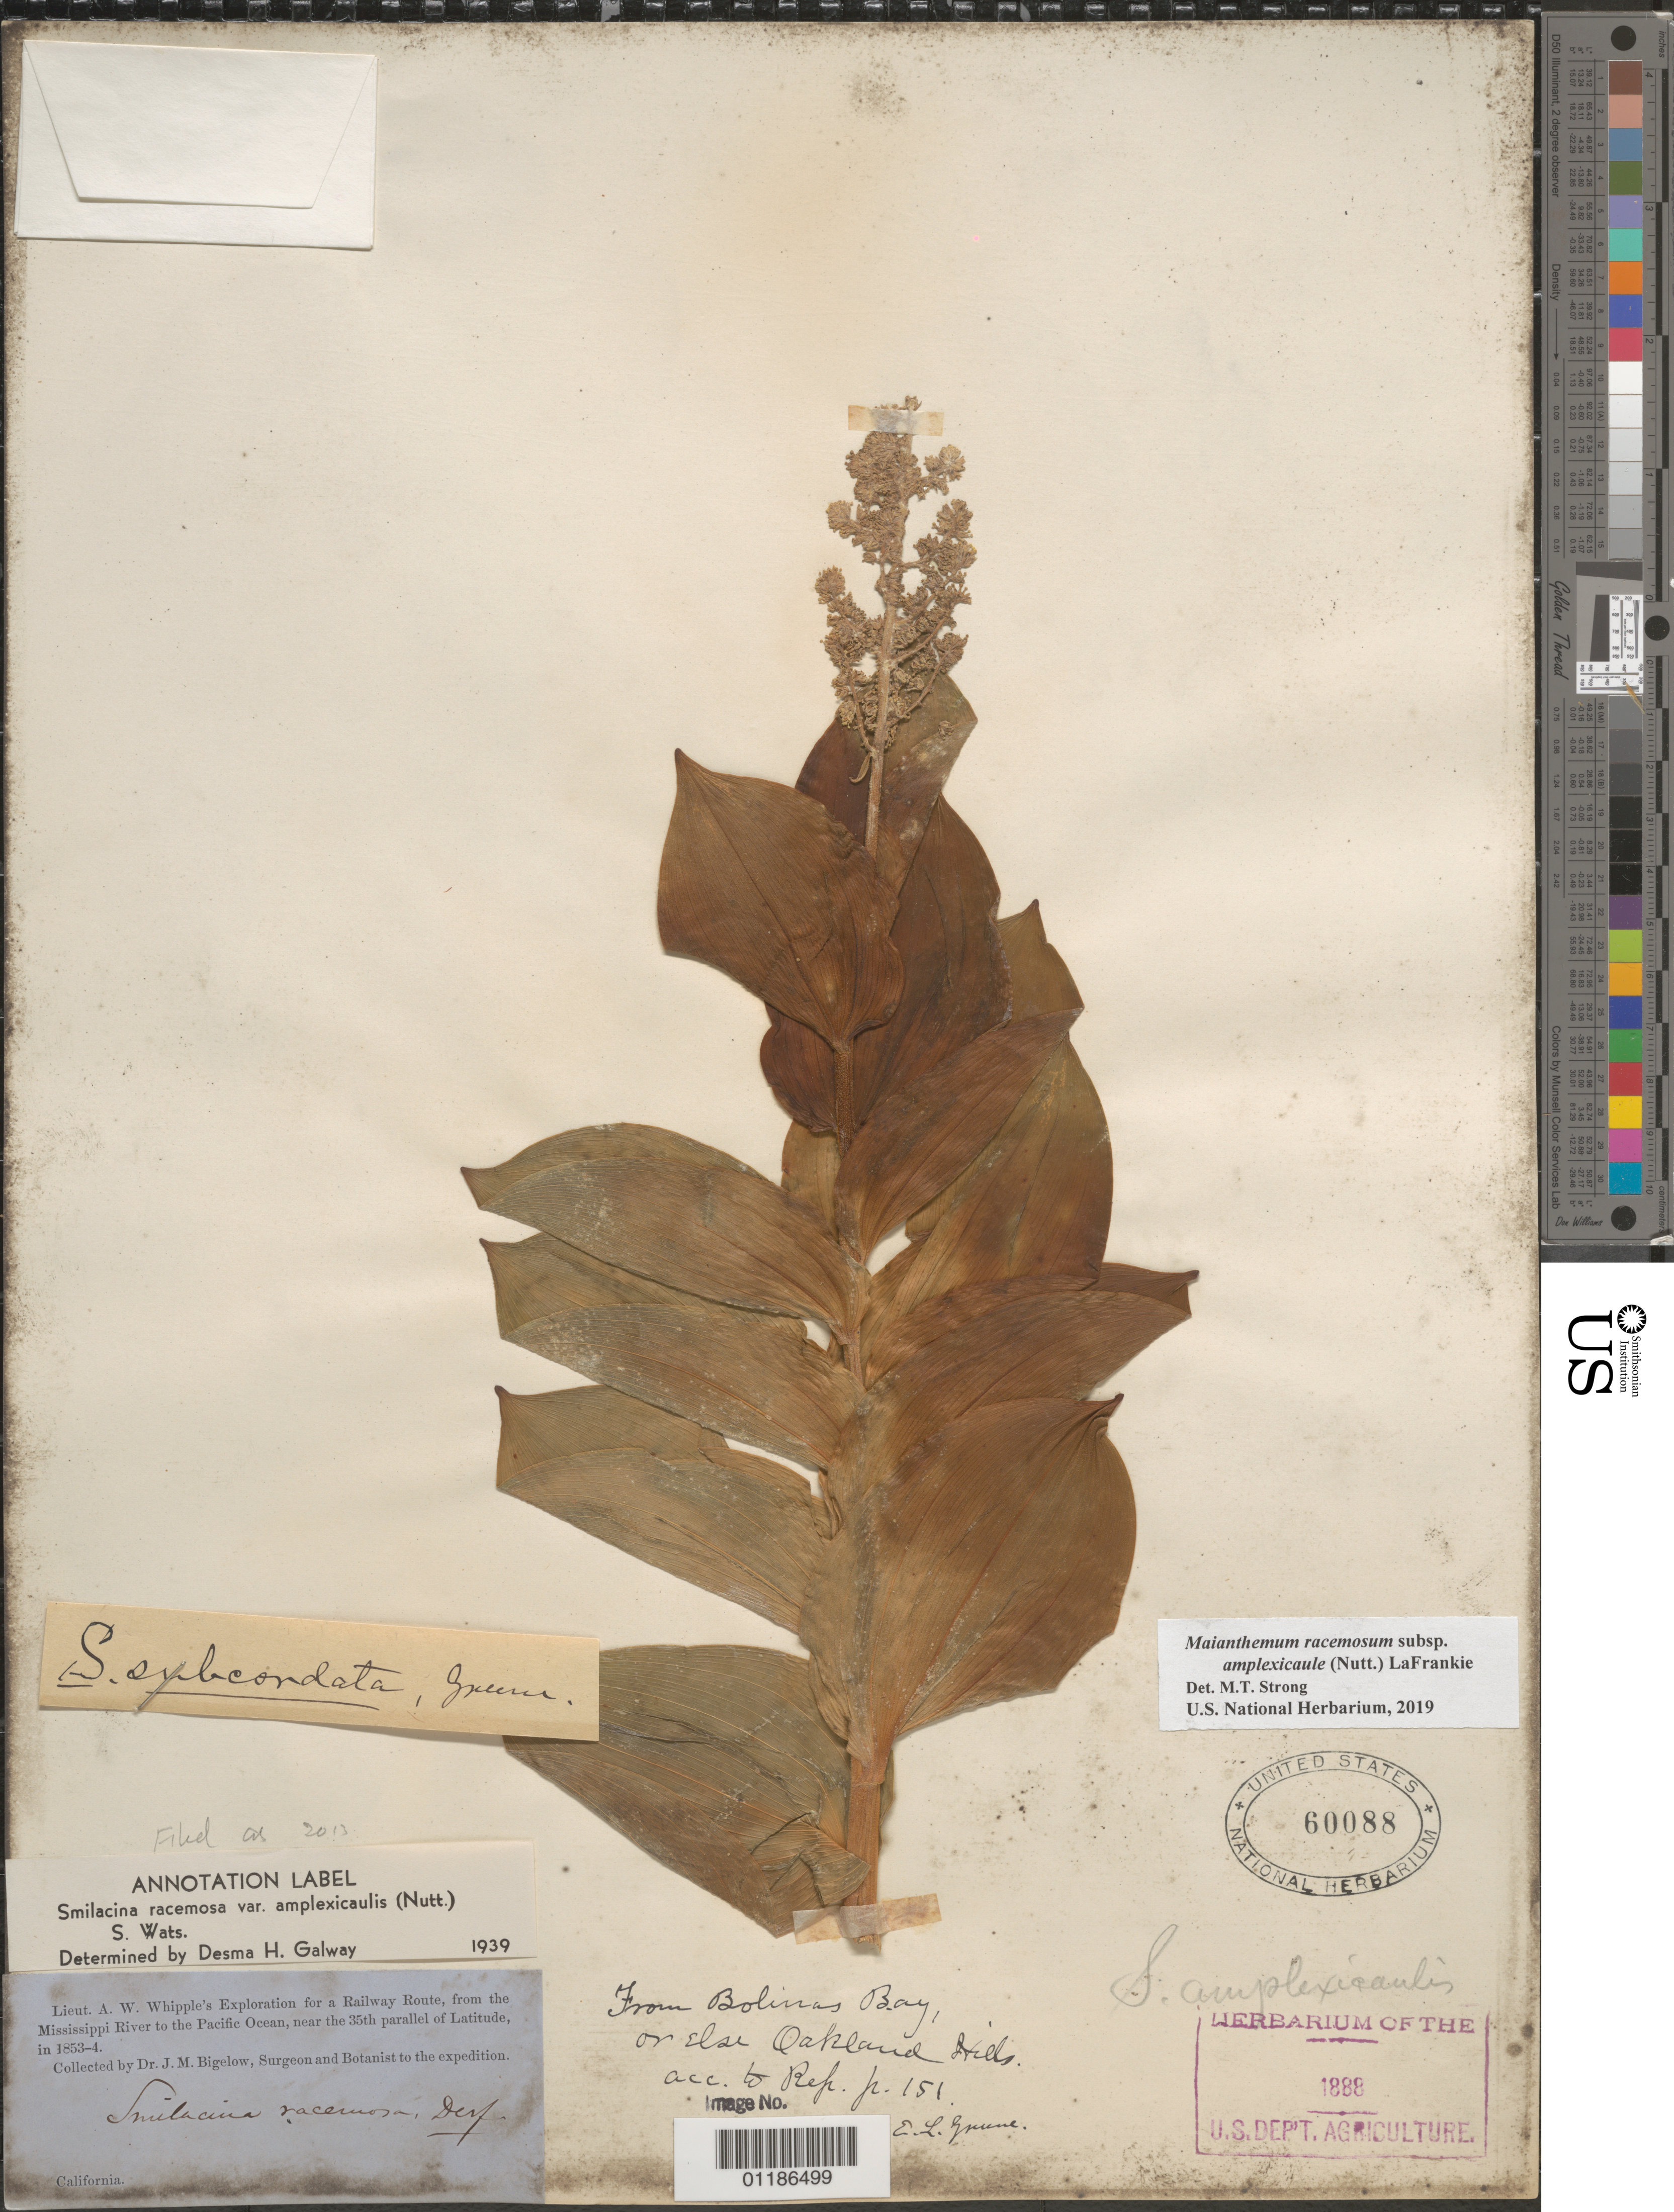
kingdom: Plantae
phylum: Tracheophyta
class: Liliopsida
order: Asparagales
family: Asparagaceae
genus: Maianthemum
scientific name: Maianthemum racemosum subsp. amplexicaule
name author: (Nutt.) LaFrankie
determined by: Strong, M. T., (US), Smithsonian Institution - National Museum of Natural History (UNITED STATES)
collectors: J. M. Bigelow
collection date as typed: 1853 to -- --- 1854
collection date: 1853/1854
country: United States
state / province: California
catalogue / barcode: US 60088